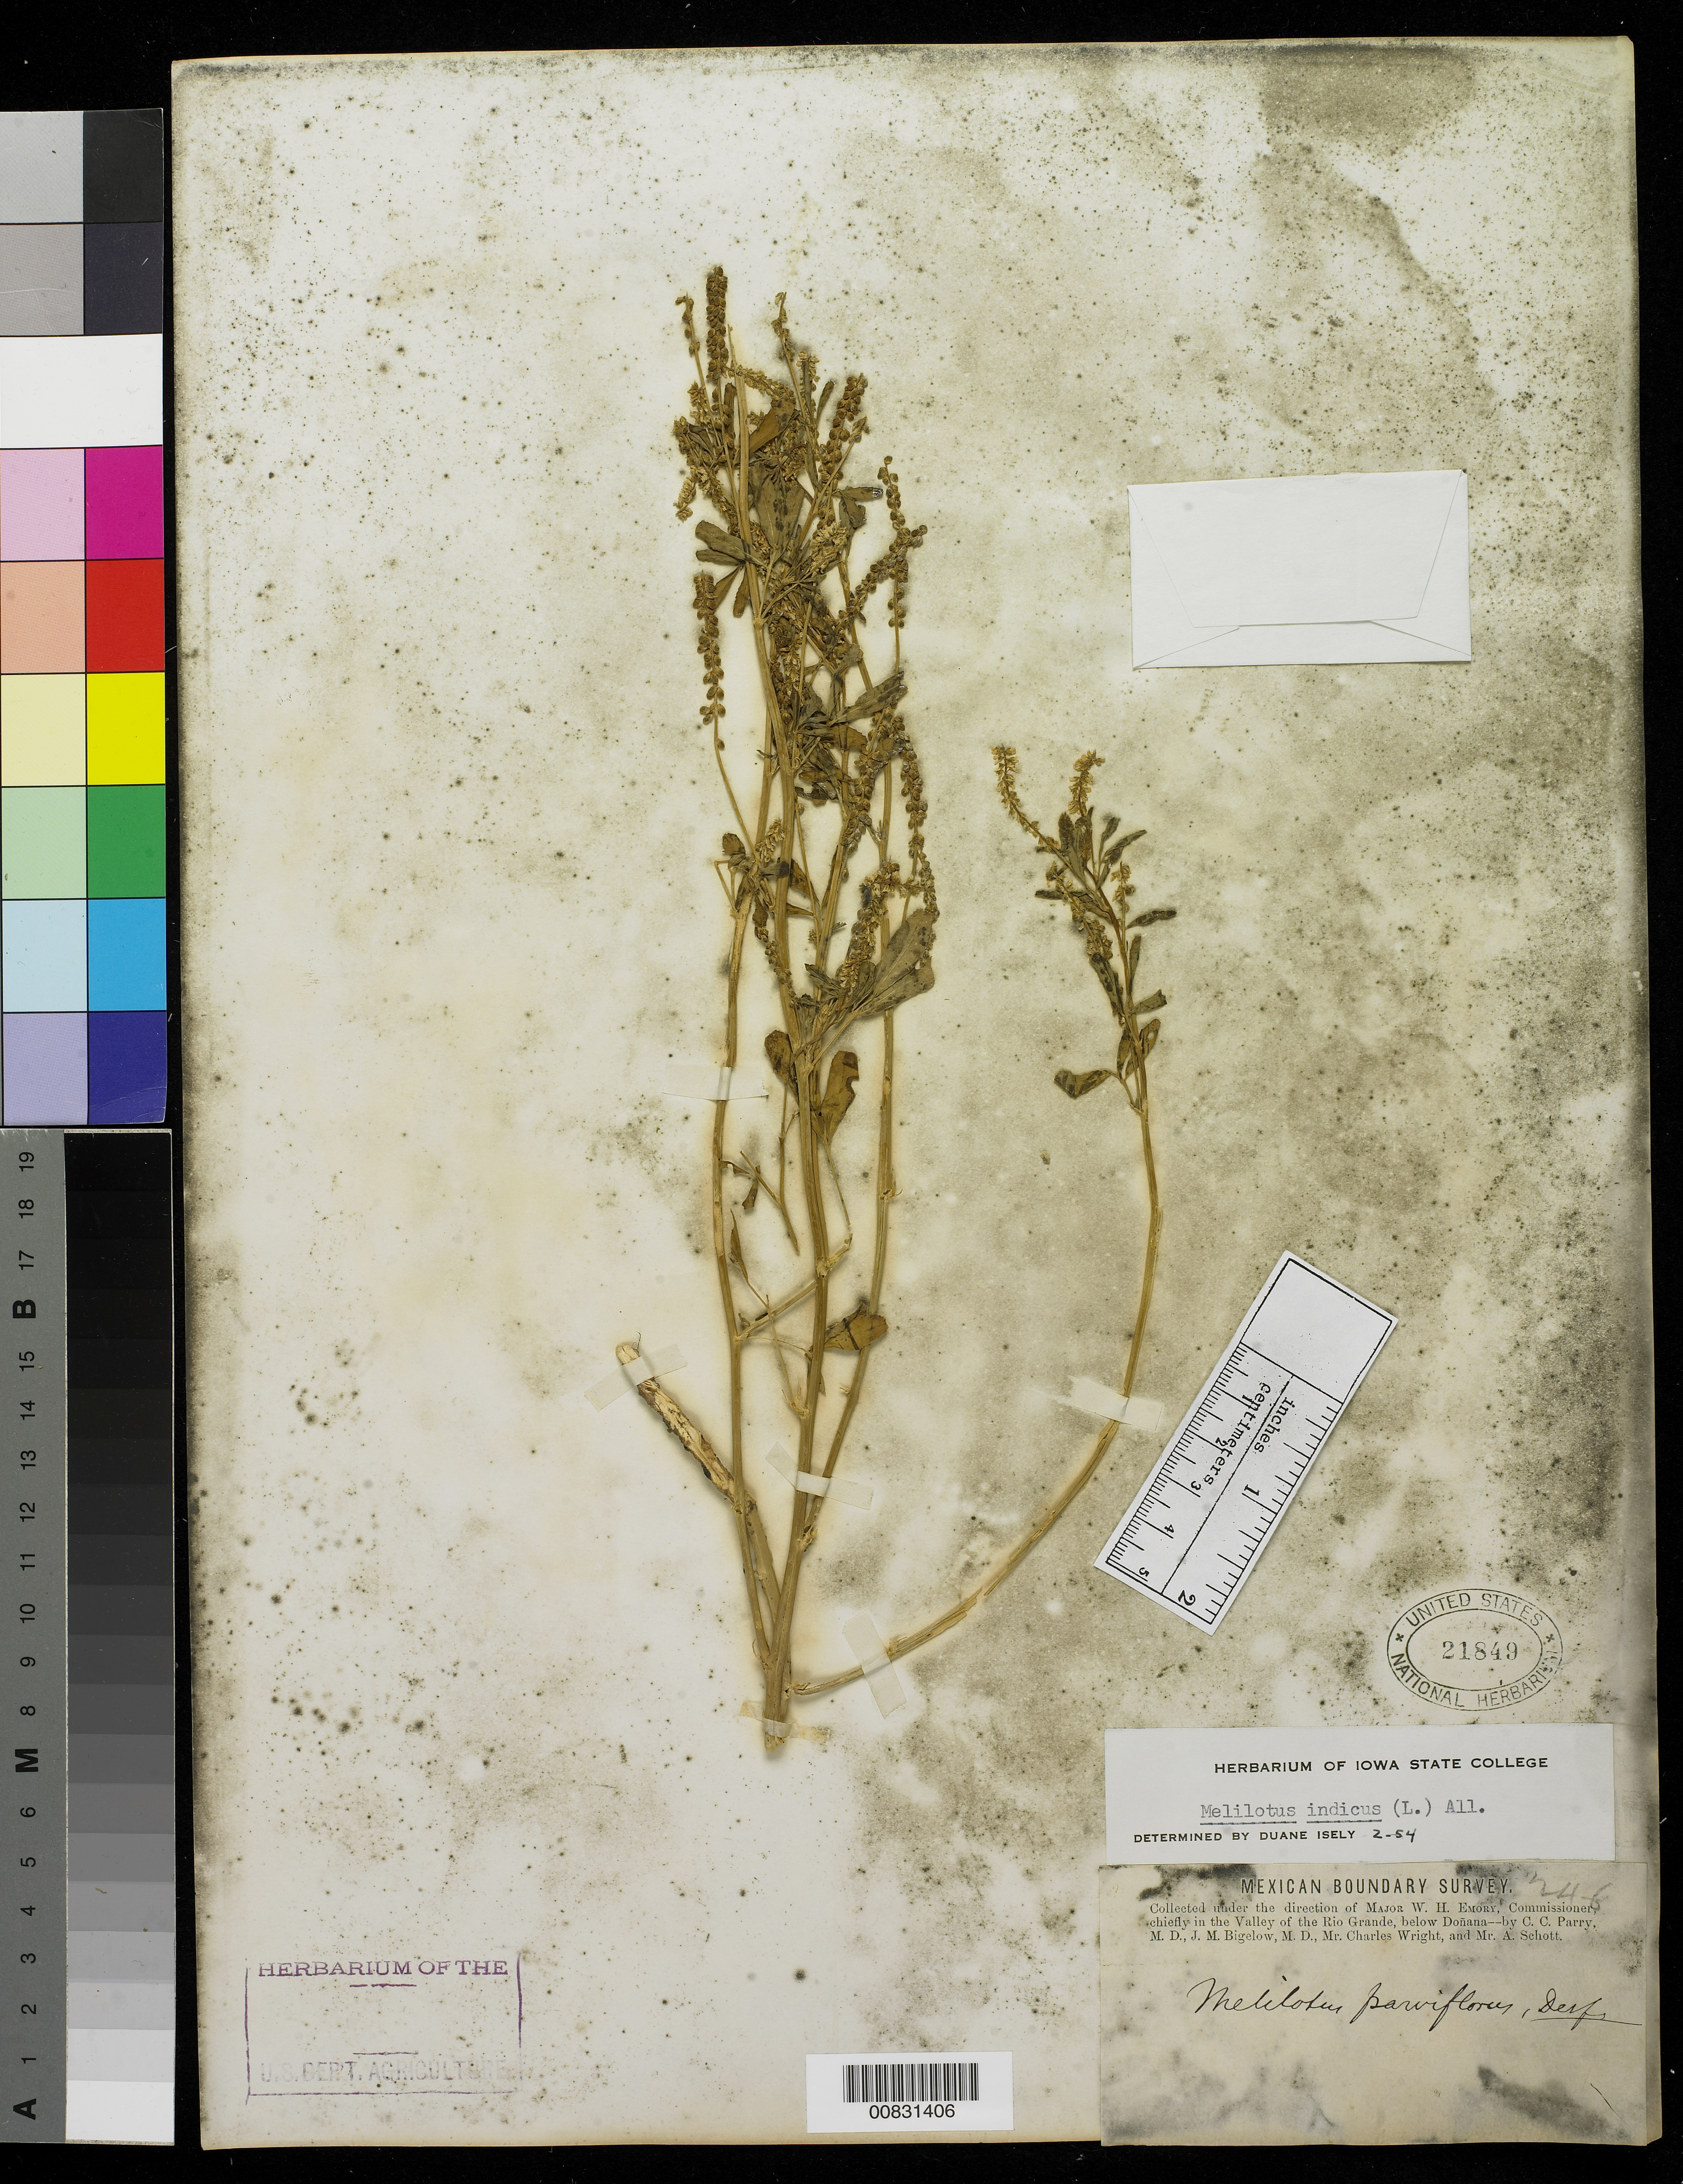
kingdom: Plantae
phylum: Tracheophyta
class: Magnoliopsida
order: Fabales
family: Fabaceae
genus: Melilotus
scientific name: Melilotus indicus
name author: (L.) All.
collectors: C. C. Parry, J. M. Bigelow, C. Wright & A. C. V. Schott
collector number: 246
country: United States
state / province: New Mexico / Texas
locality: Valley of the Rio Grande, below Doñana.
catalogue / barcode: US 21849